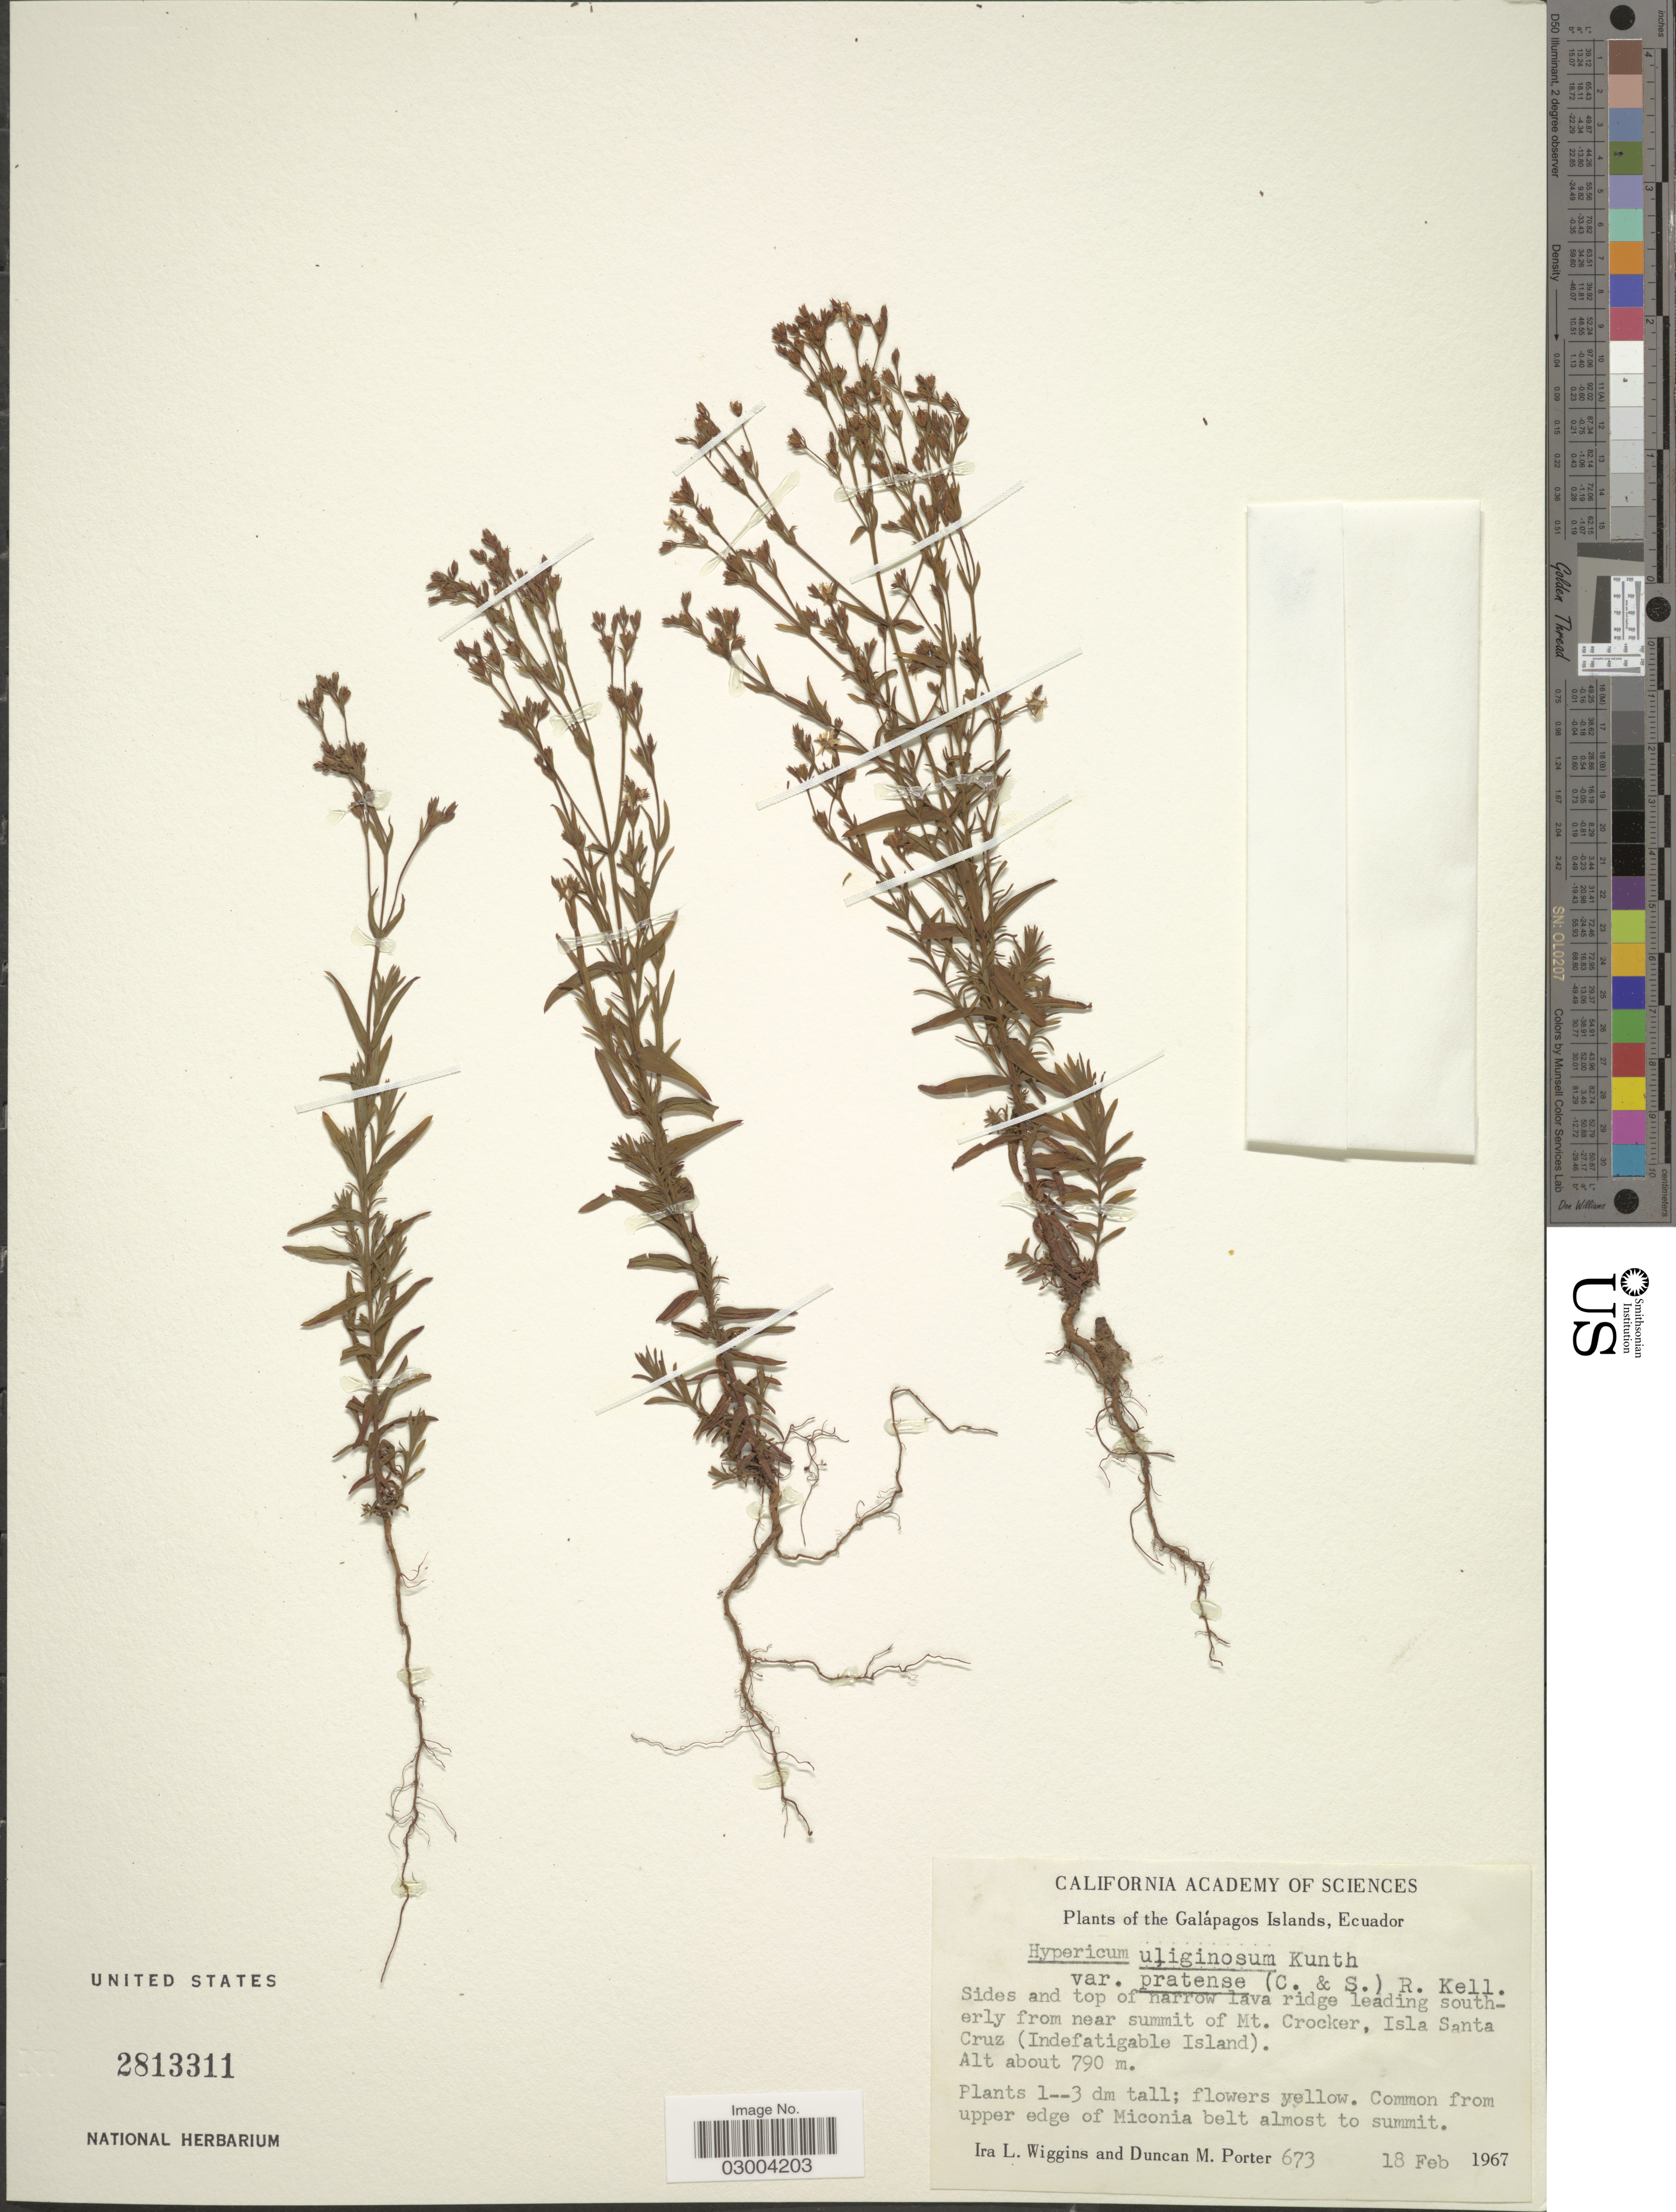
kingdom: Plantae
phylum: Tracheophyta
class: Magnoliopsida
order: Malpighiales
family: Hypericaceae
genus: Hypericum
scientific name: Hypericum silenoides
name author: Juss.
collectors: I. L. Wiggins & D. Porter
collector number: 673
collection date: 1967-02-18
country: Ecuador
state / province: Colón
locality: The Galápagos Islands, Sides and top of narrow lava ridge leading southerly from near summit of Mt. Crocker, Isla Santa Cruz (Indefatigable Island).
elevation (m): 790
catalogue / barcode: US 2813311